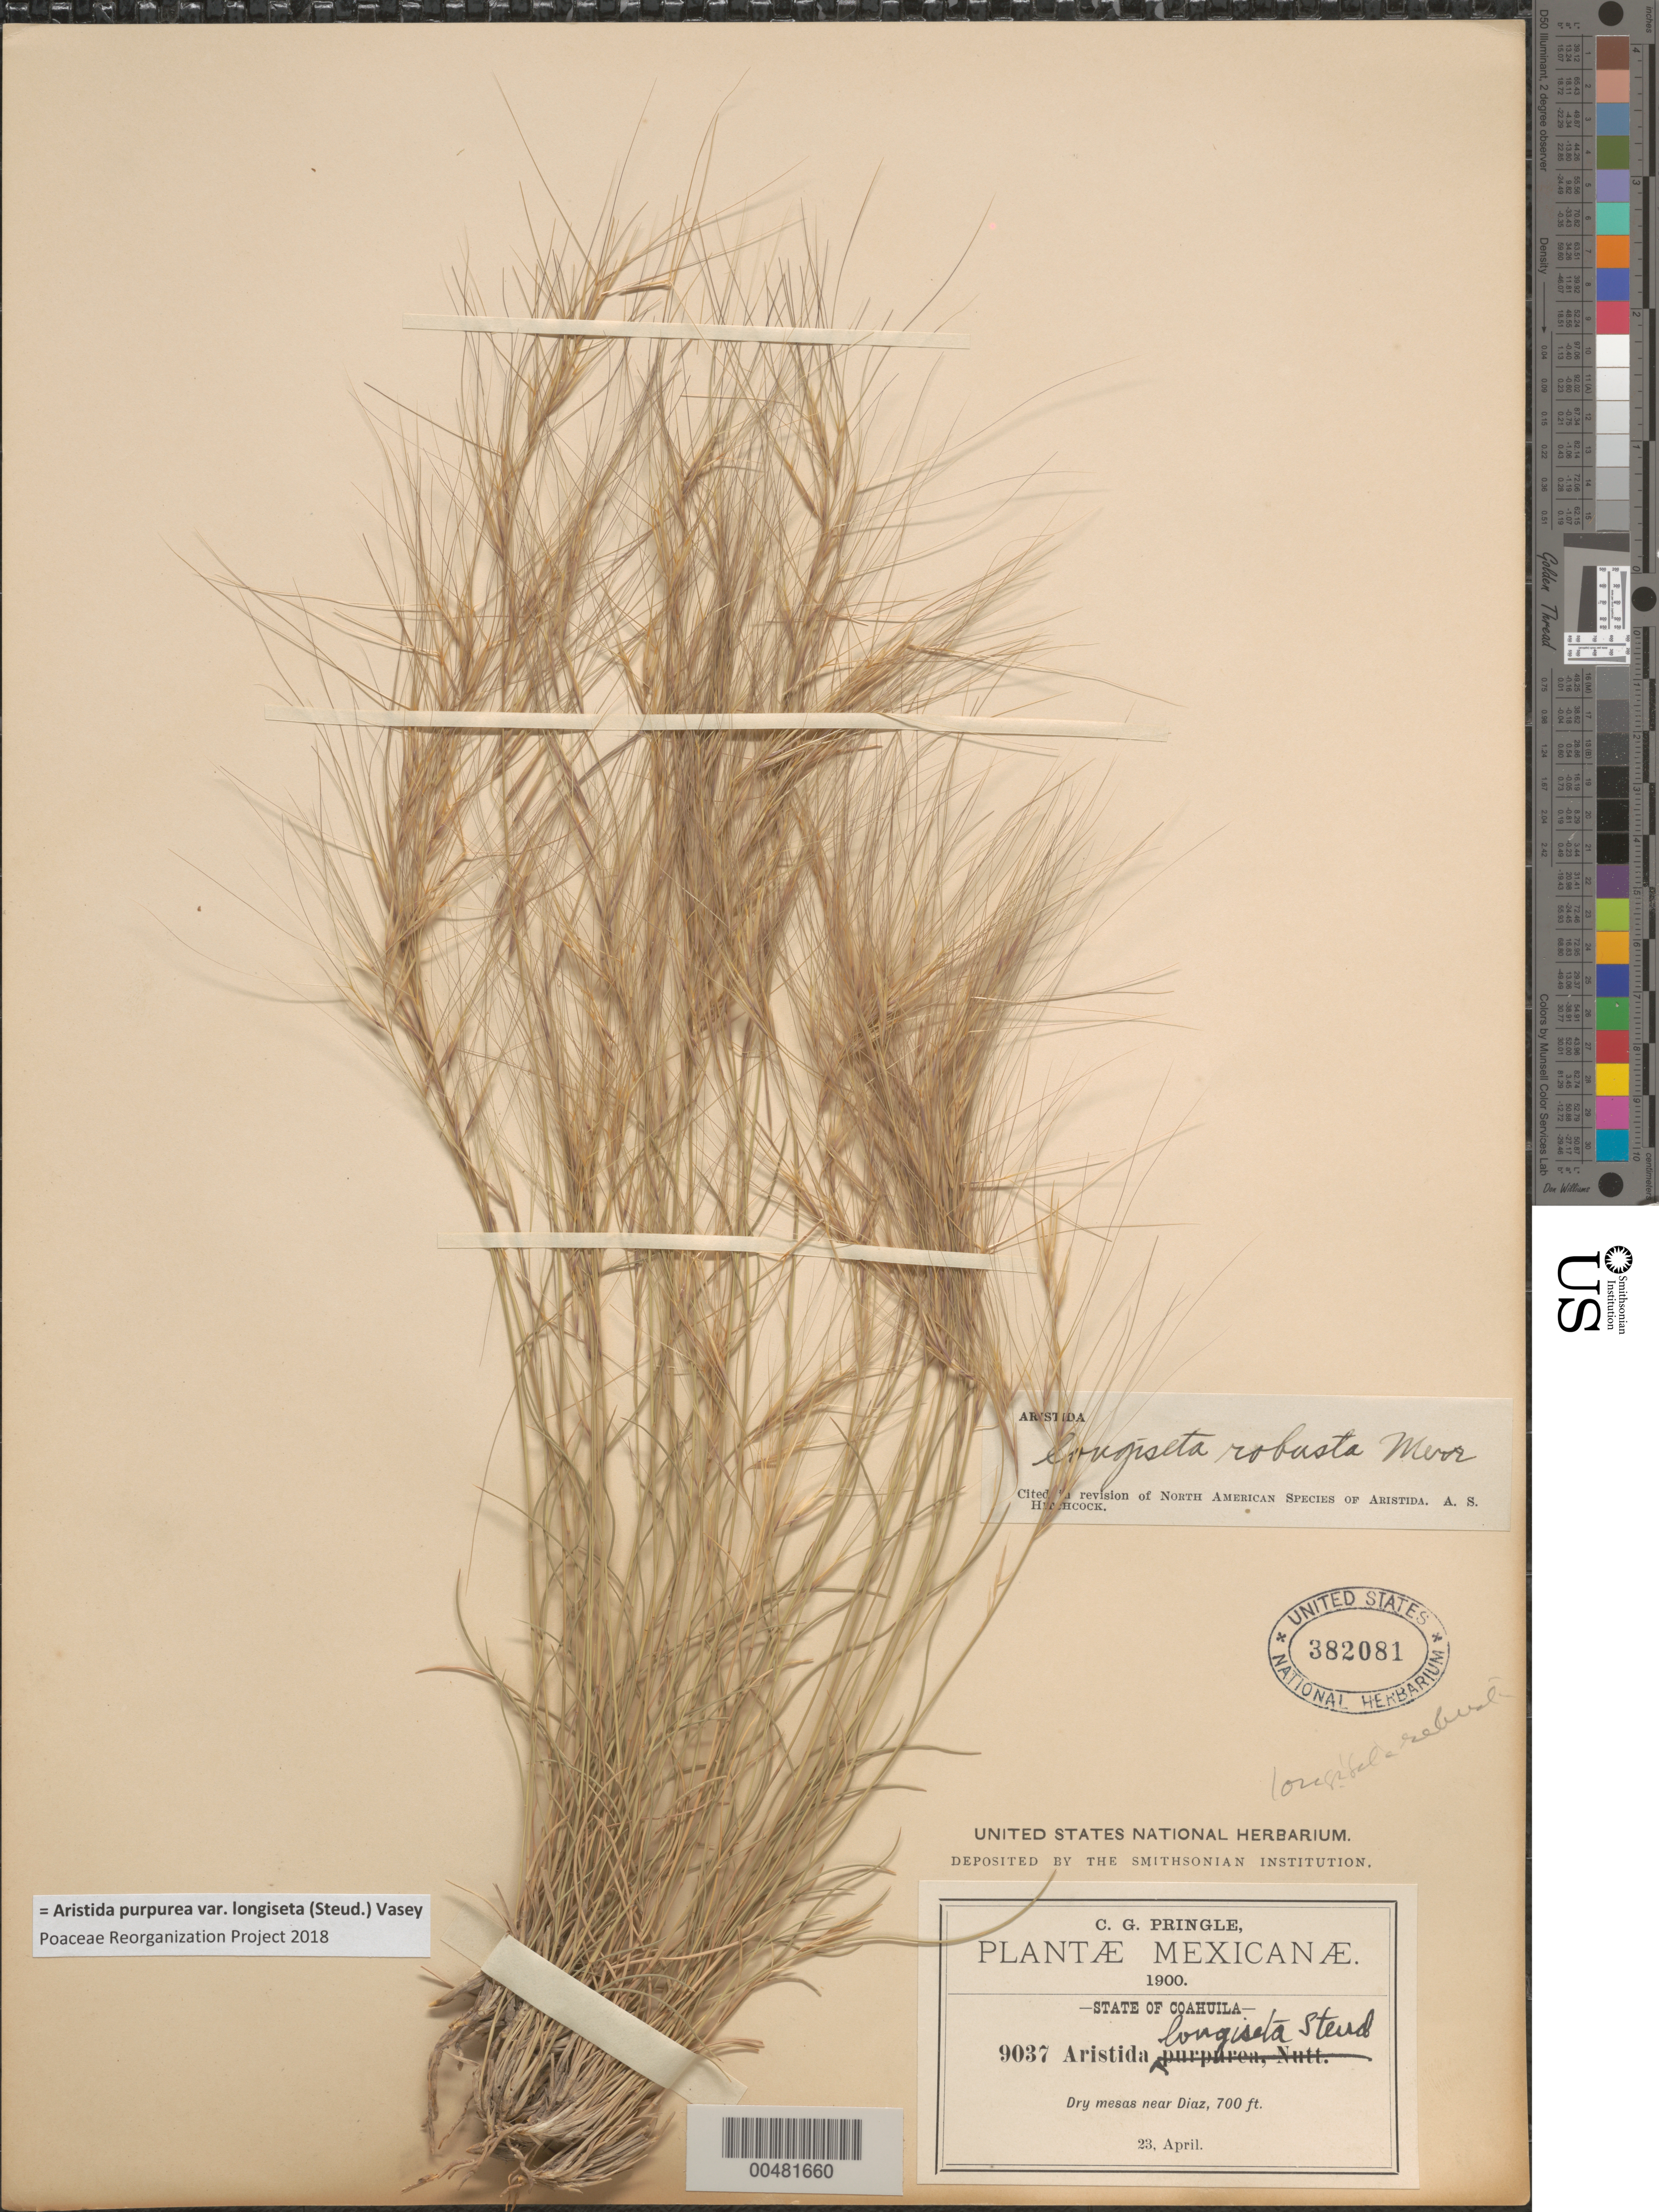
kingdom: Plantae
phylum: Tracheophyta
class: Liliopsida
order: Poales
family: Poaceae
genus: Aristida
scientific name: Aristida purpurea var. longiseta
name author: (Steud.) Vasey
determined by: Poaceae Reorganization Project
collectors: C. G. Pringle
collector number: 9037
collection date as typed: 23 Apr 1900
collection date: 1900-04-23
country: Mexico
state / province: Coahuila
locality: Dry mesa near Diaz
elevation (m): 213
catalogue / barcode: US 382081